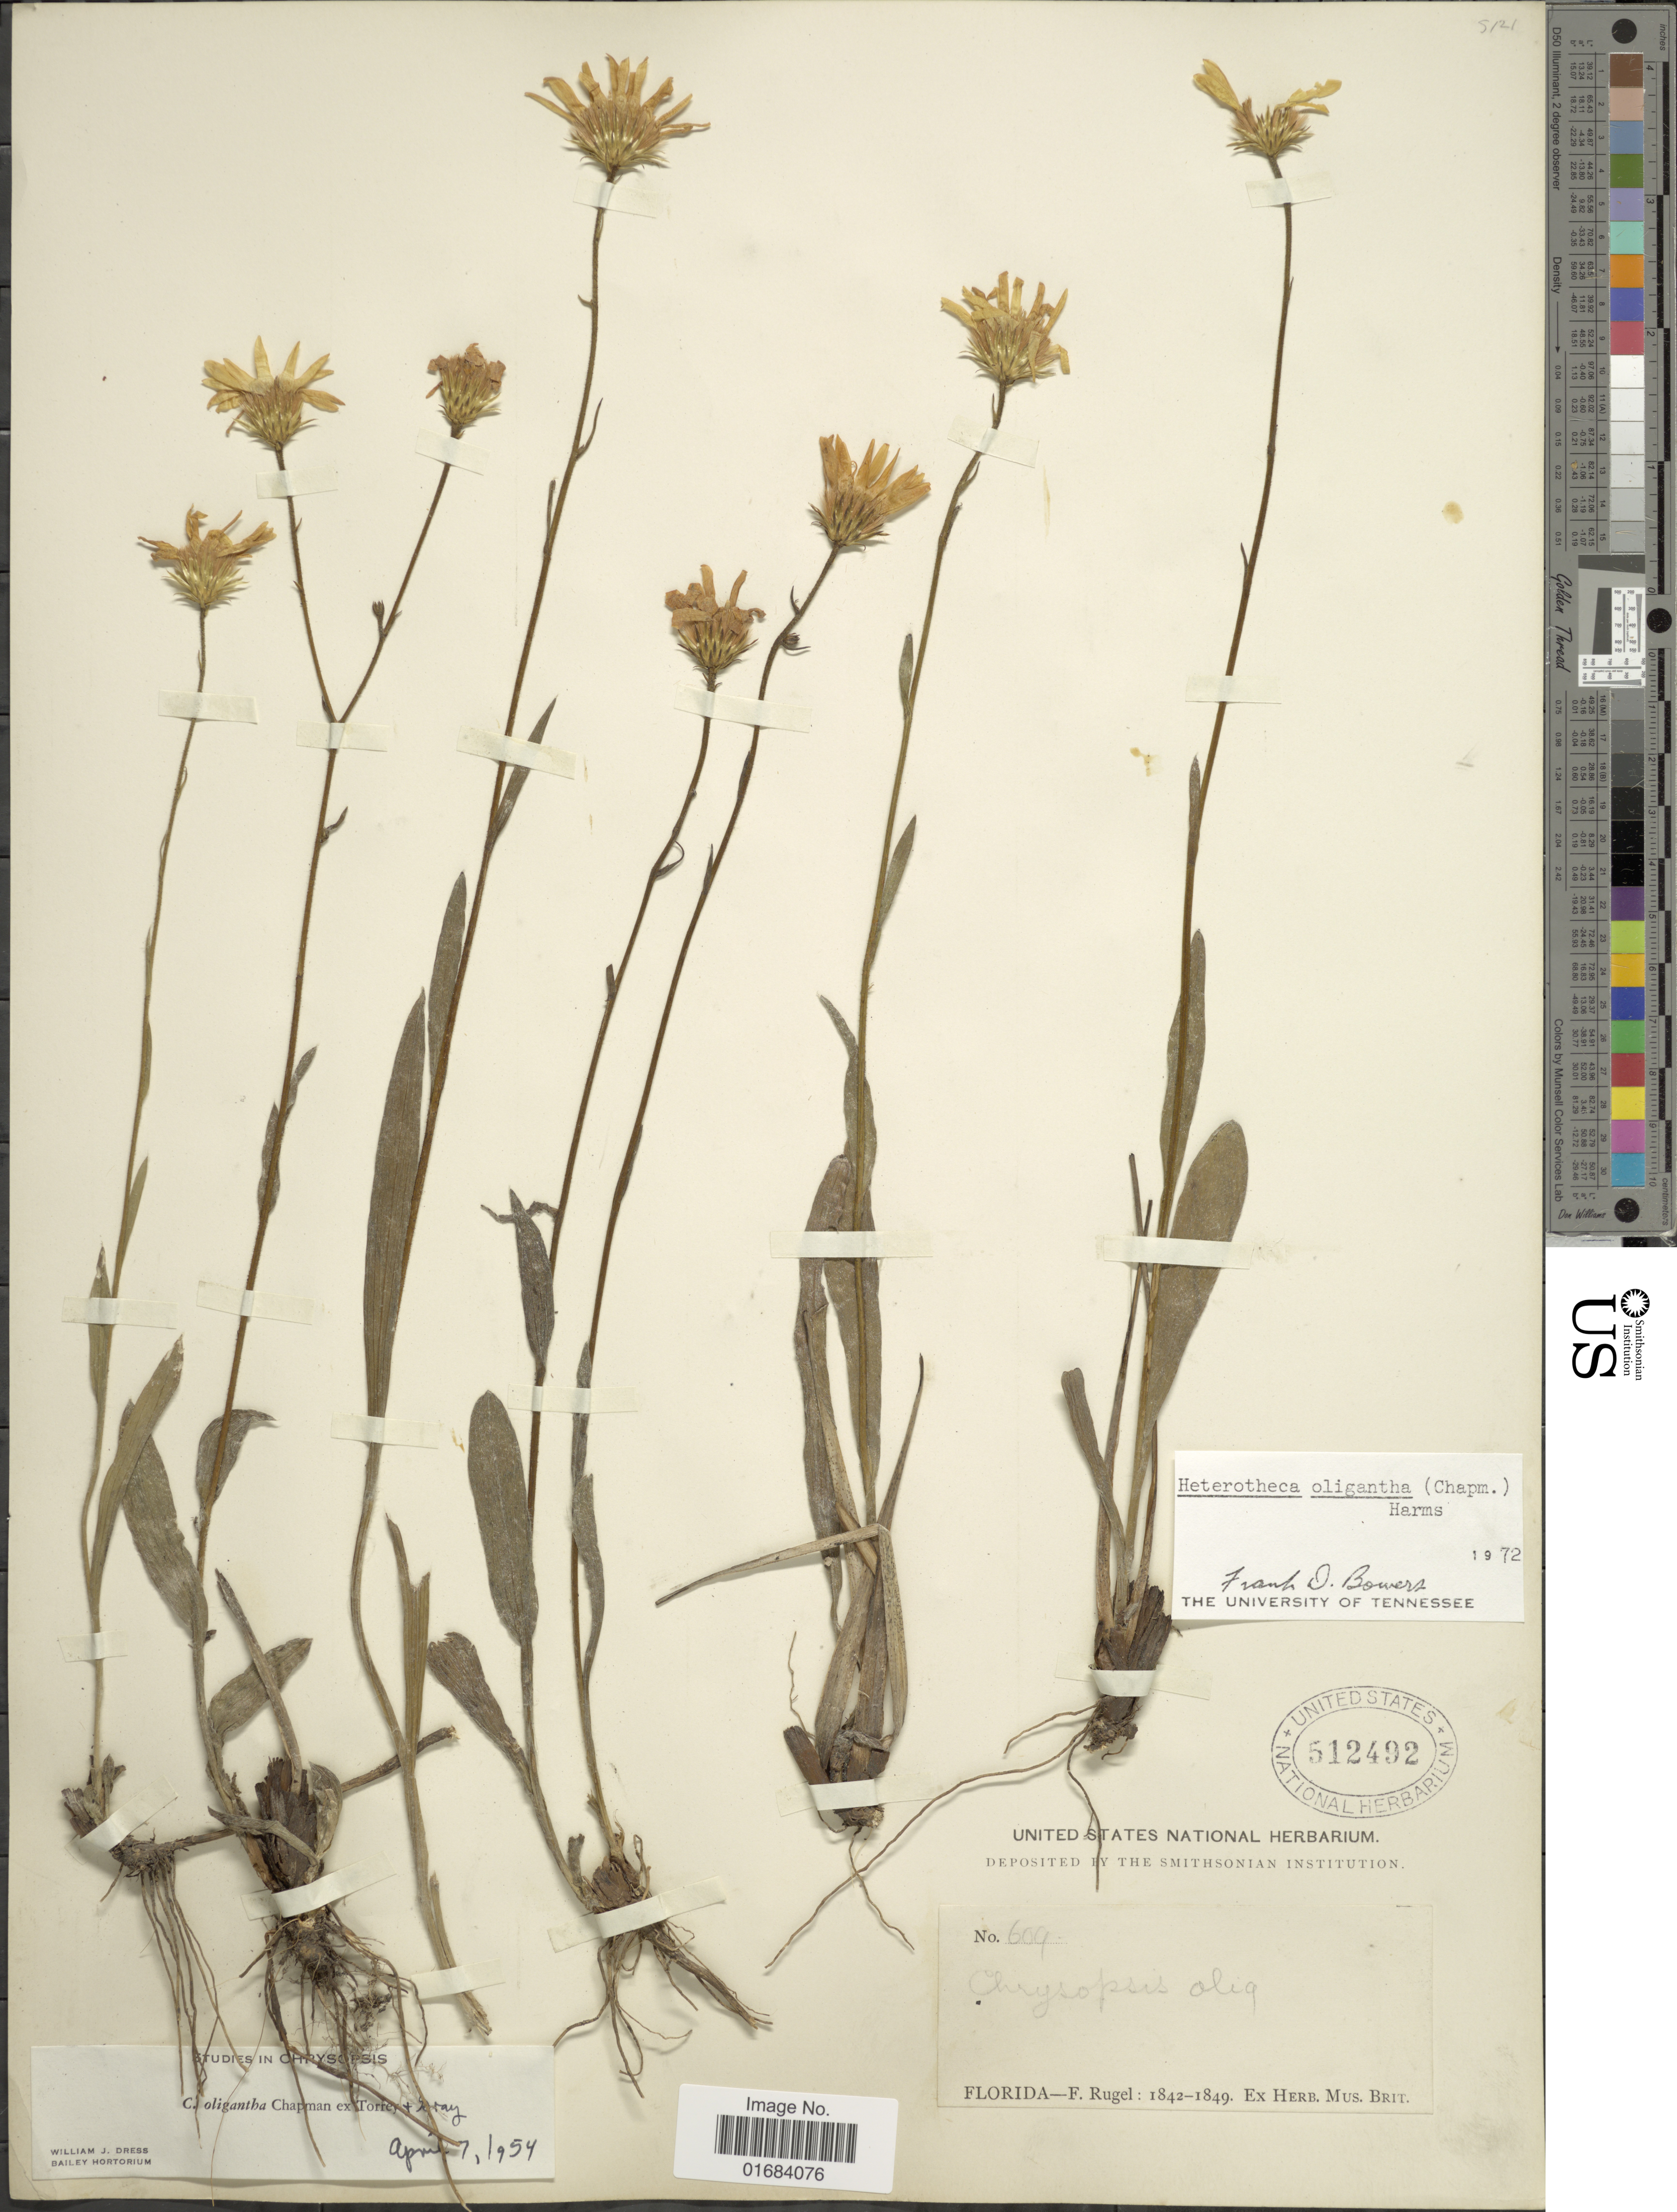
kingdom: Plantae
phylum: Tracheophyta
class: Magnoliopsida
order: Asterales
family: Asteraceae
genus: Pityopsis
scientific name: Pityopsis oligantha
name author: (Chapm. ex Torr. & A. Gray) Small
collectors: F. Rugel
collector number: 609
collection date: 1842/1849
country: United States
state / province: Florida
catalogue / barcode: US 512492